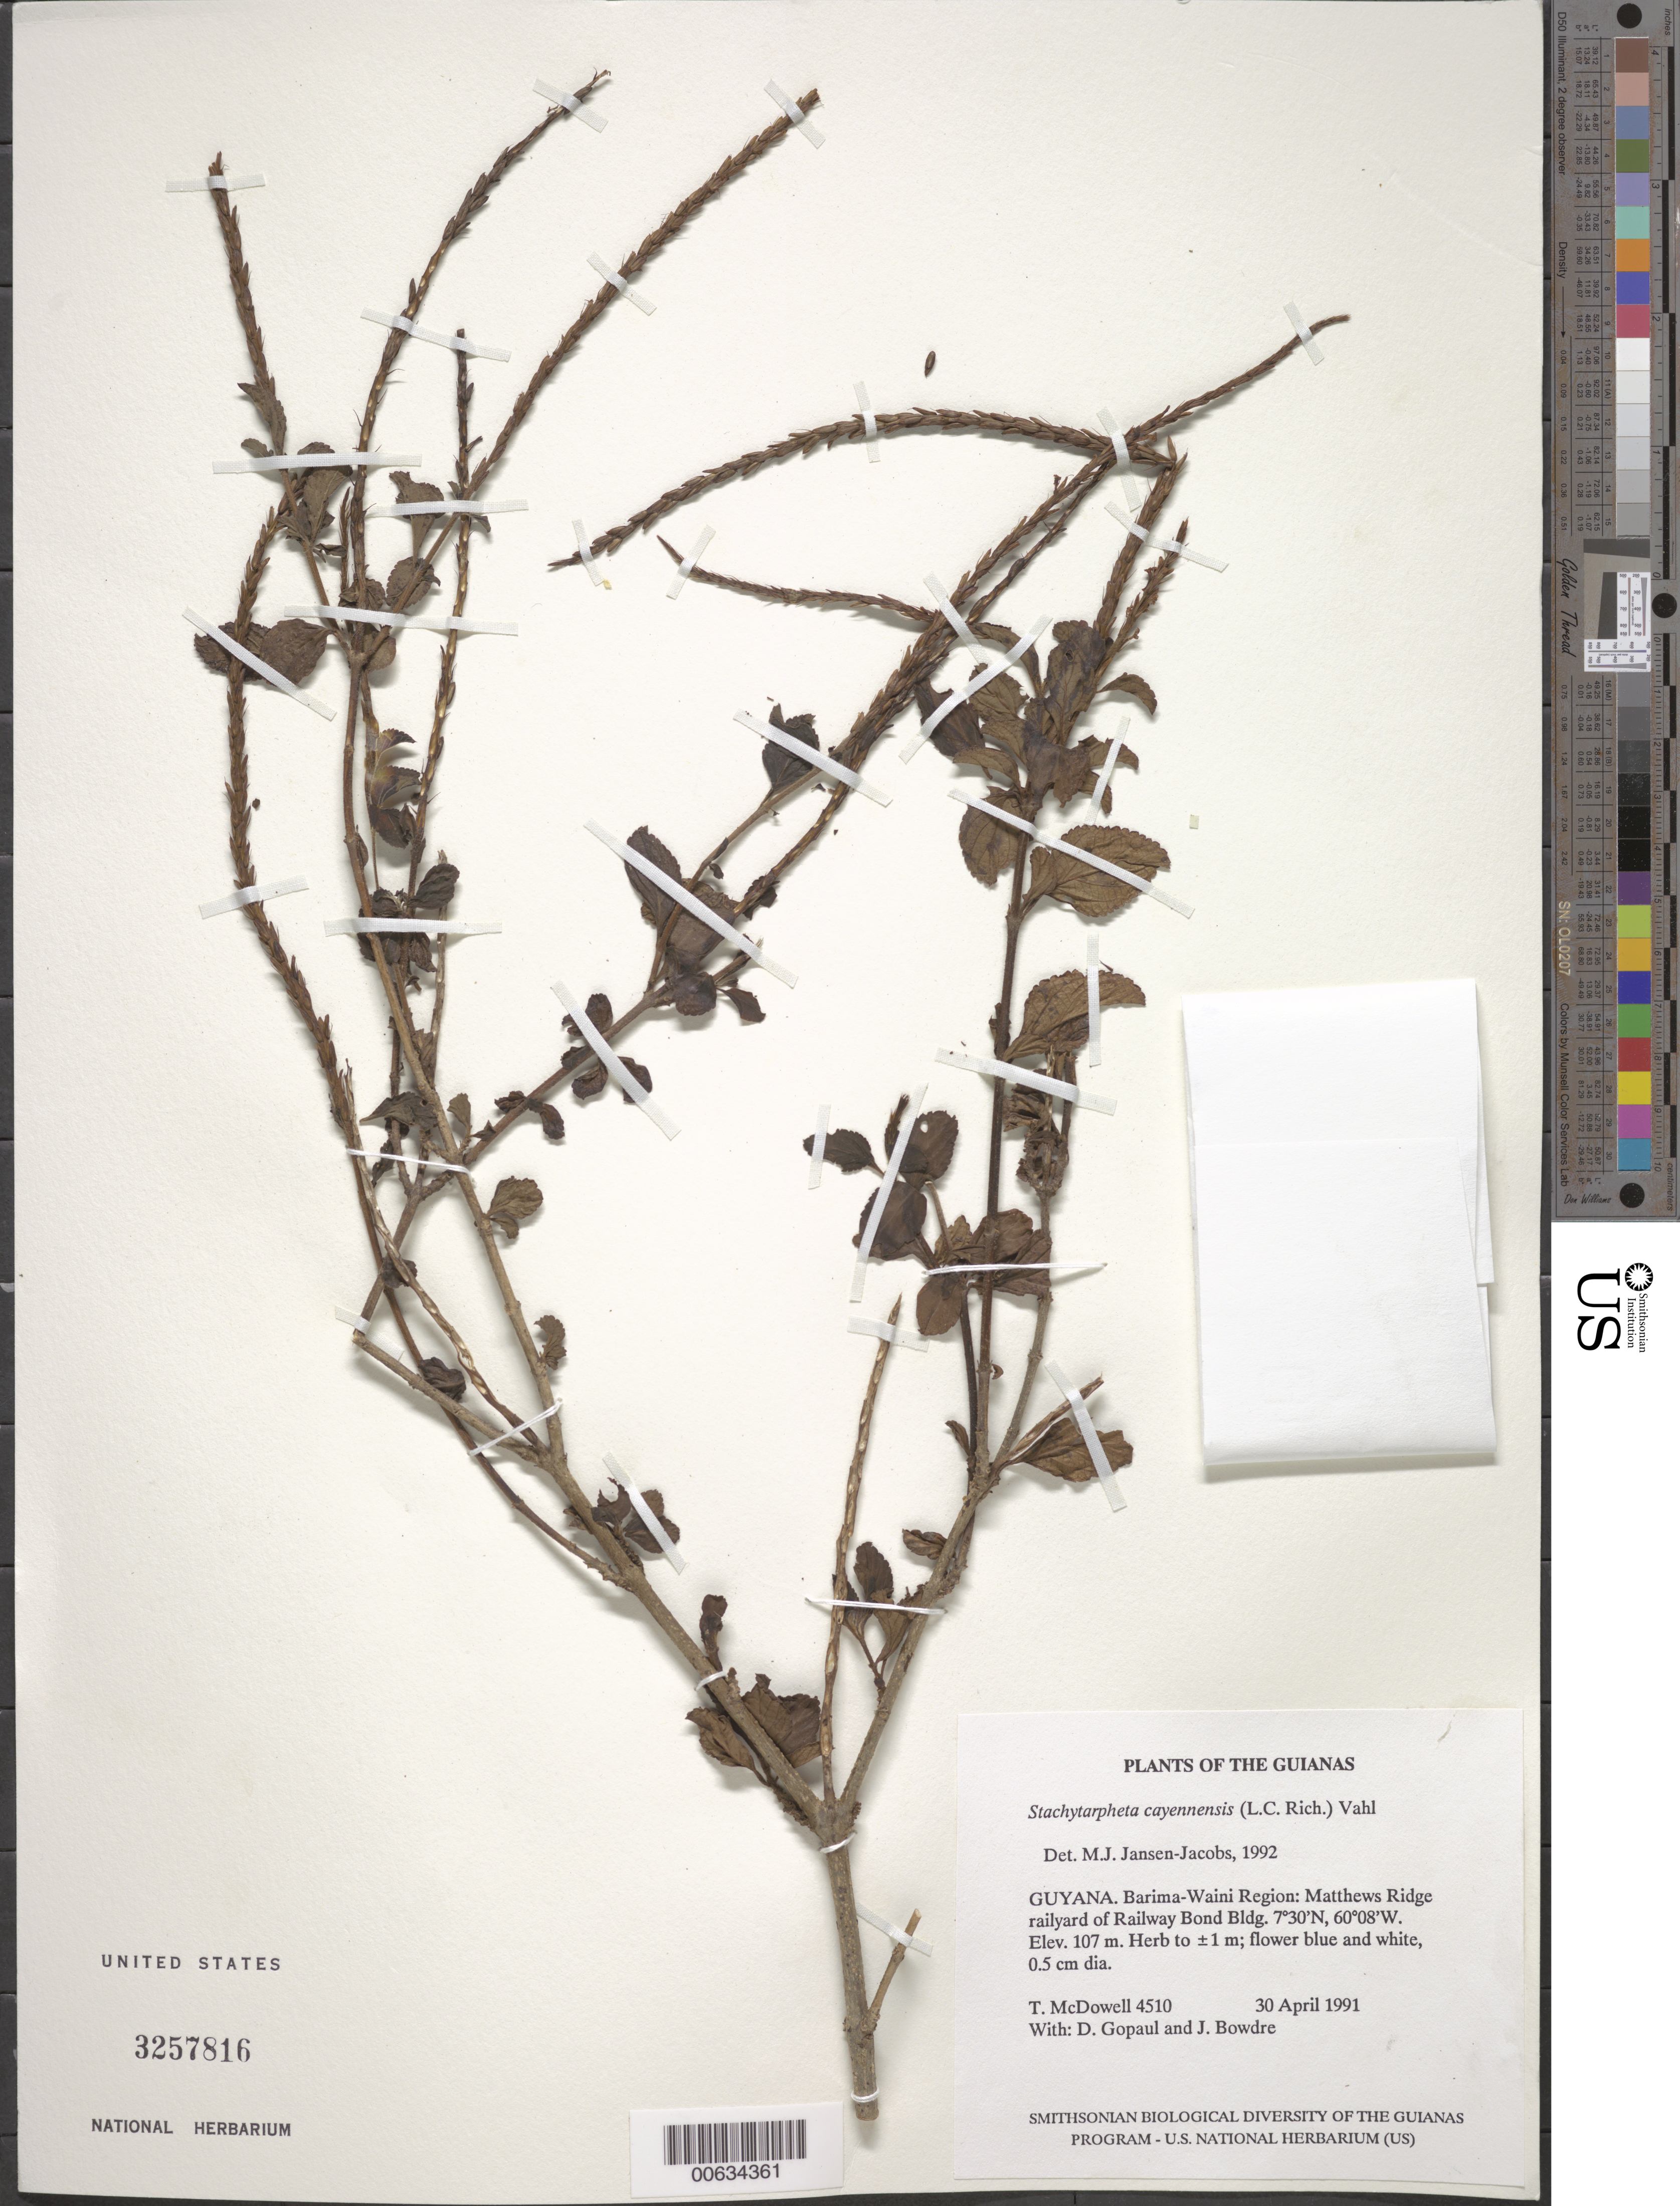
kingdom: Plantae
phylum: Tracheophyta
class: Magnoliopsida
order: Lamiales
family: Verbenaceae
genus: Stachytarpheta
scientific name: Stachytarpheta cayennensis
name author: (Rich.) Vahl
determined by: Jansen-Jacobs, M. J., (U), Nationaal Herbarium Nederland, Utrecht University branch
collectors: T. McDowell, D. Gopaul & J. Bowdre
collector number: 4510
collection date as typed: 30 April 1991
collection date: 1991-04-30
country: Guyana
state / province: Barima-Waini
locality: Matthews Ridge railyard of Railway Bond Bldg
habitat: Clearing grazed by goats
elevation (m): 107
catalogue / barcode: US 3257618